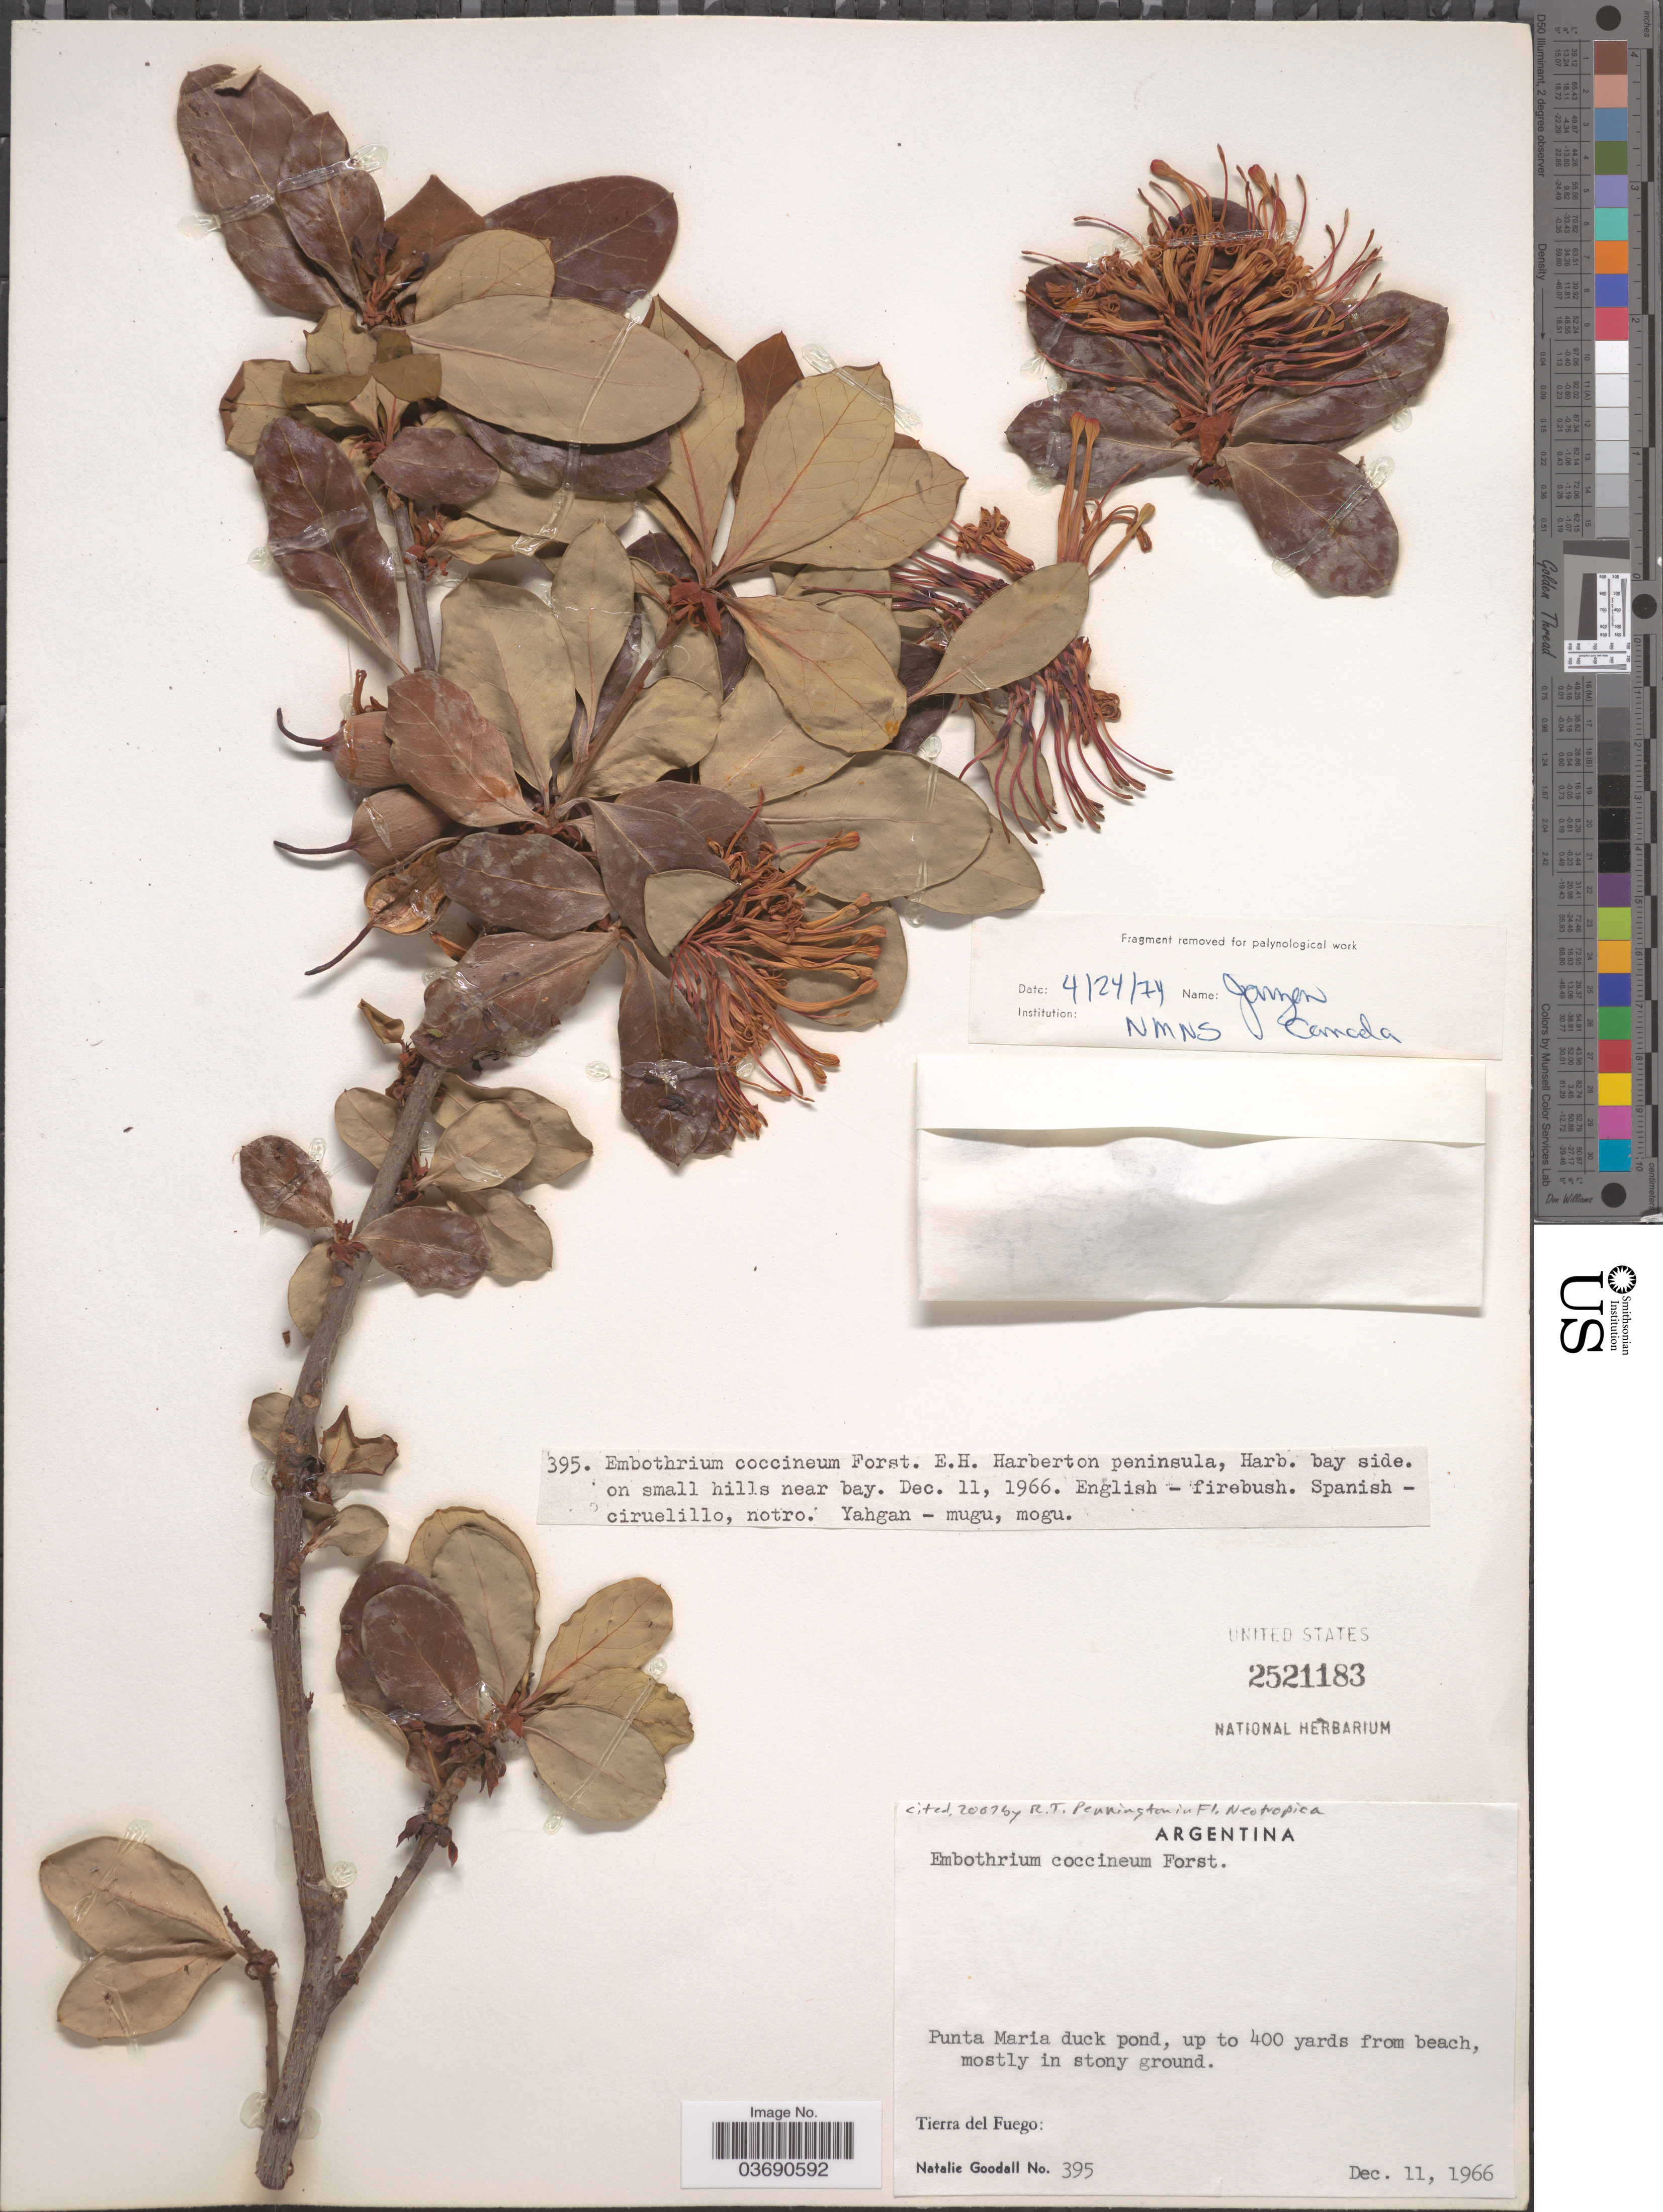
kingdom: Plantae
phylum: Tracheophyta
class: Magnoliopsida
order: Proteales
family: Proteaceae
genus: Embothrium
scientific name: Embothrium coccineum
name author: J.R. Forst. & G. Forst.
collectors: N. Goodall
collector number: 395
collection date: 1966-12-11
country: Argentina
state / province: Tierra del Fuego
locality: E.H. Harberton peninsula, Harb. bay side. Punta Maria duck pond, up to 400 yards from beach.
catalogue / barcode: US 2521183